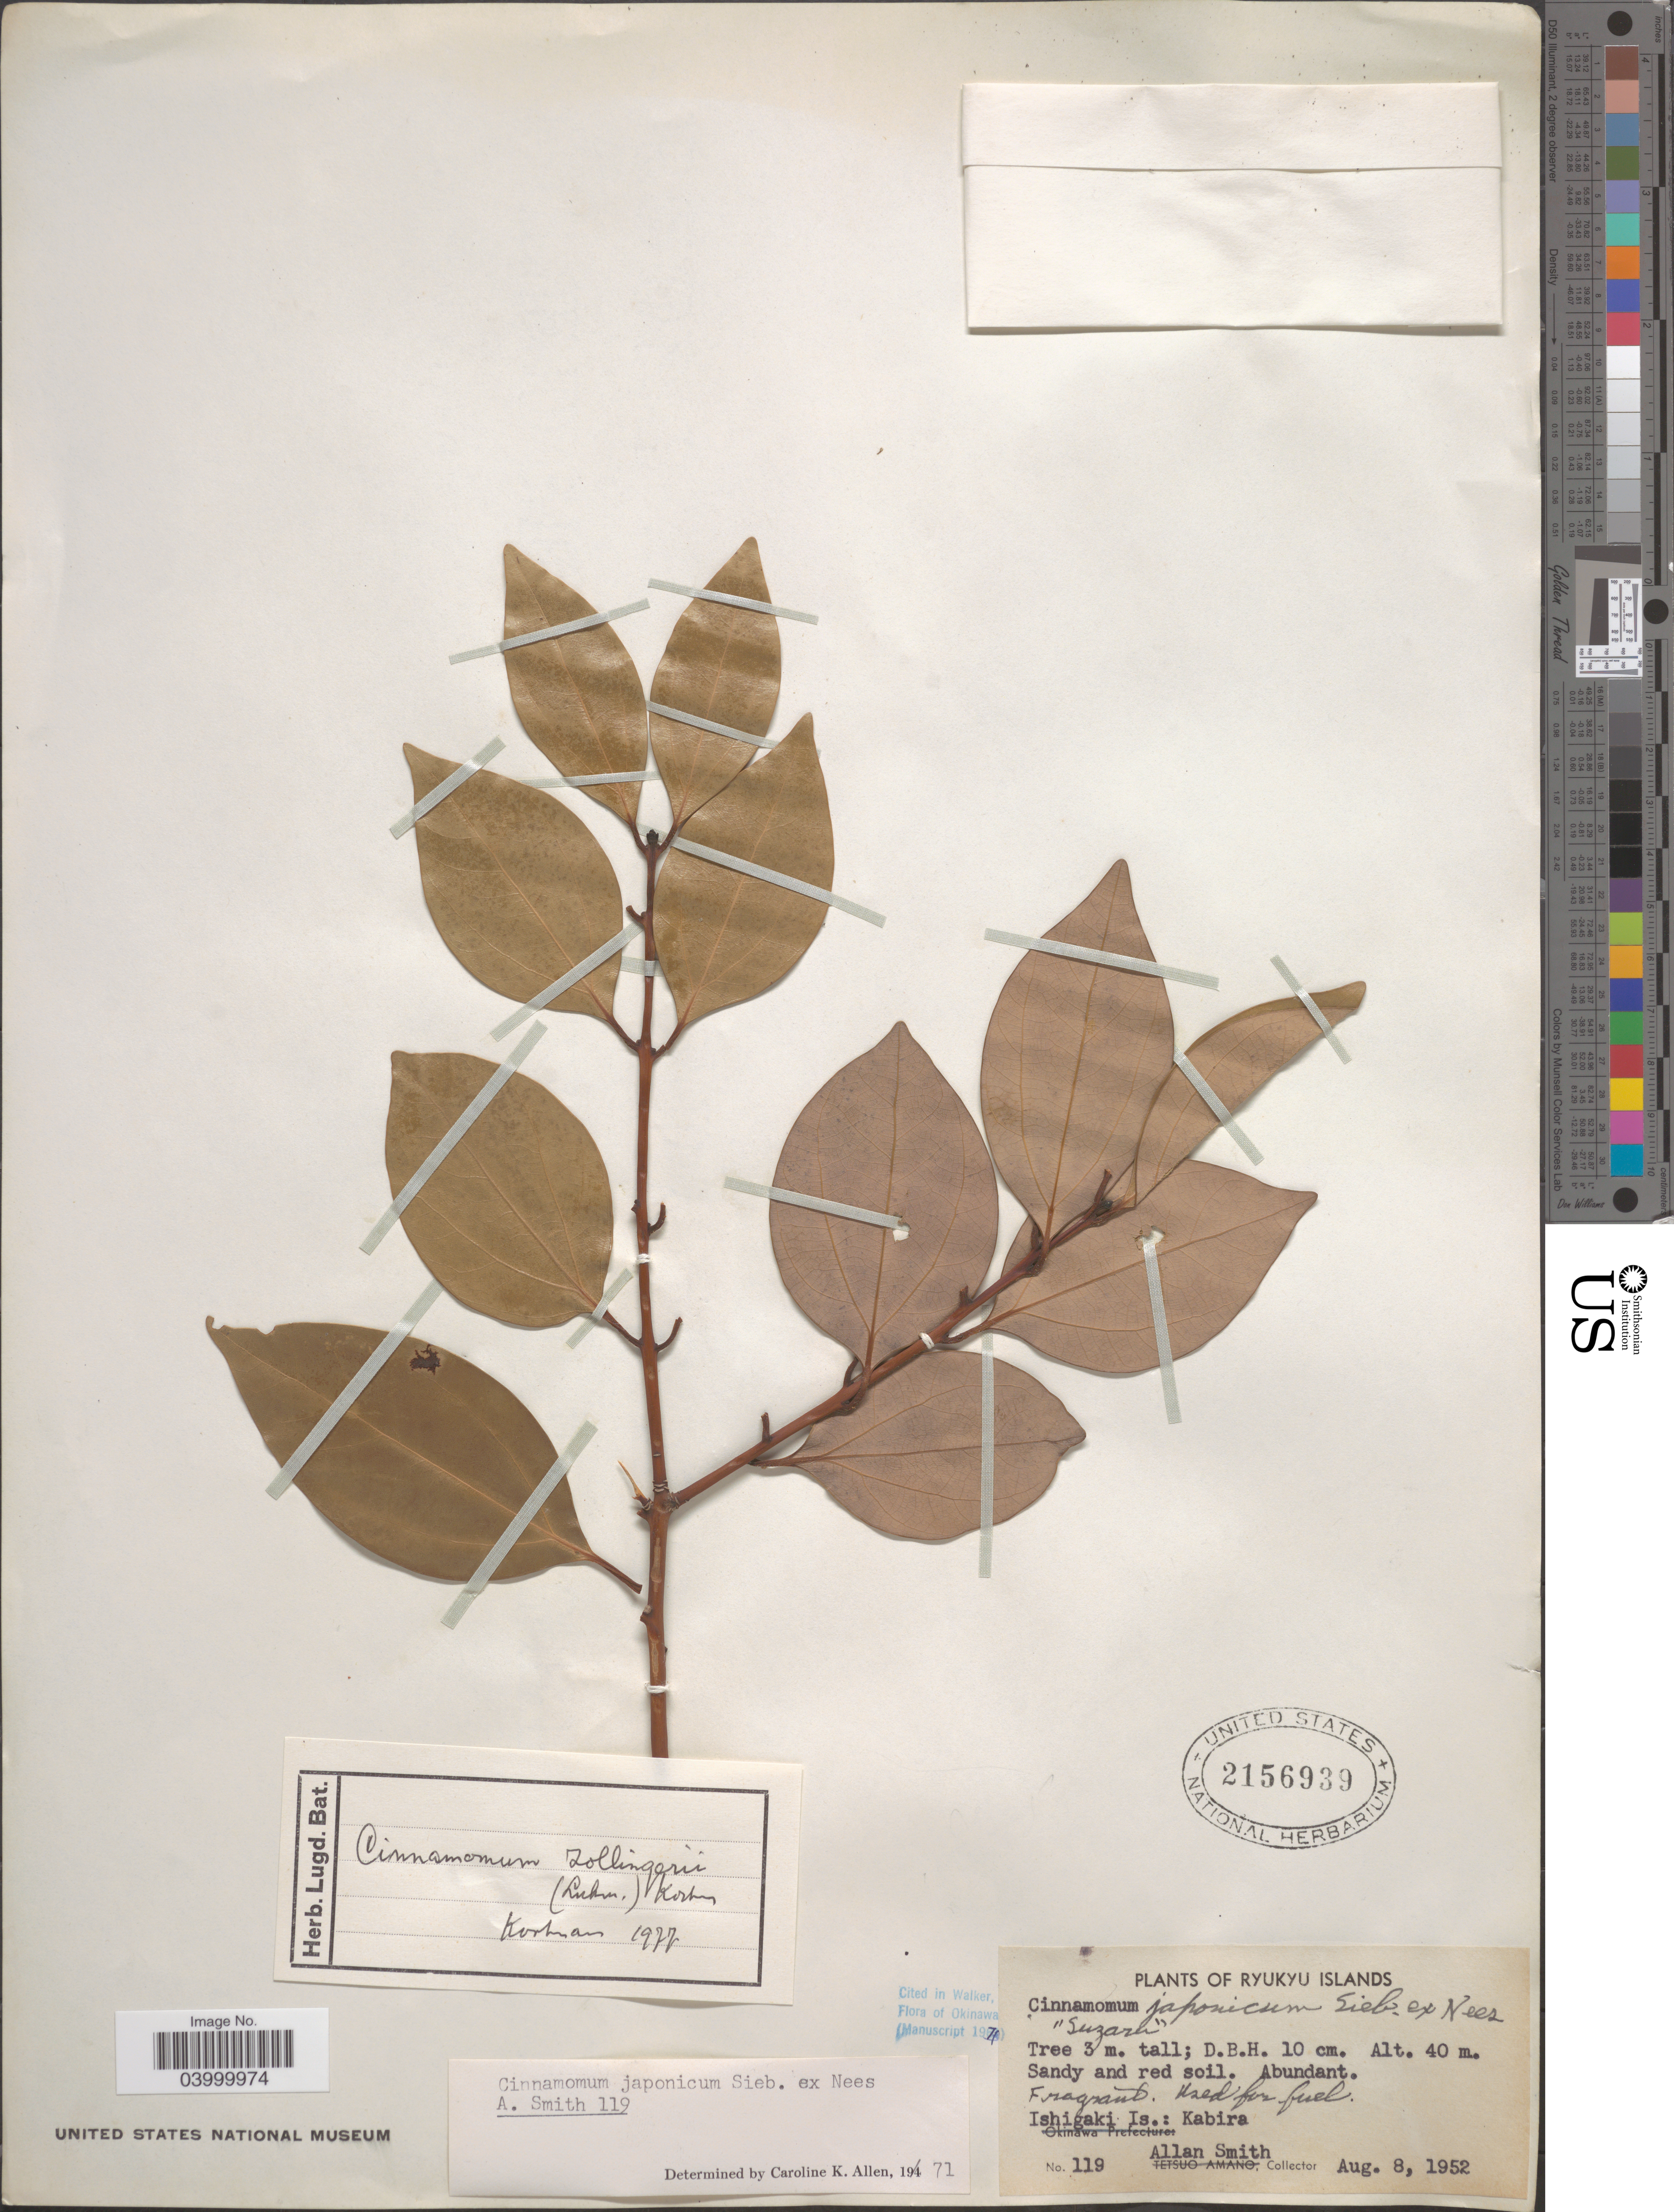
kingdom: Plantae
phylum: Tracheophyta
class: Magnoliopsida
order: Laurales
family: Lauraceae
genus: Cinnamomum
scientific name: Cinnamomum zollingeri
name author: Lukman.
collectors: A. Smith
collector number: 119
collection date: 1952-08-08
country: Japan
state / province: Okinawa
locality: Ryukyu Islands. Ishigaki Is.: Kabira.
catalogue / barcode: US 2156939